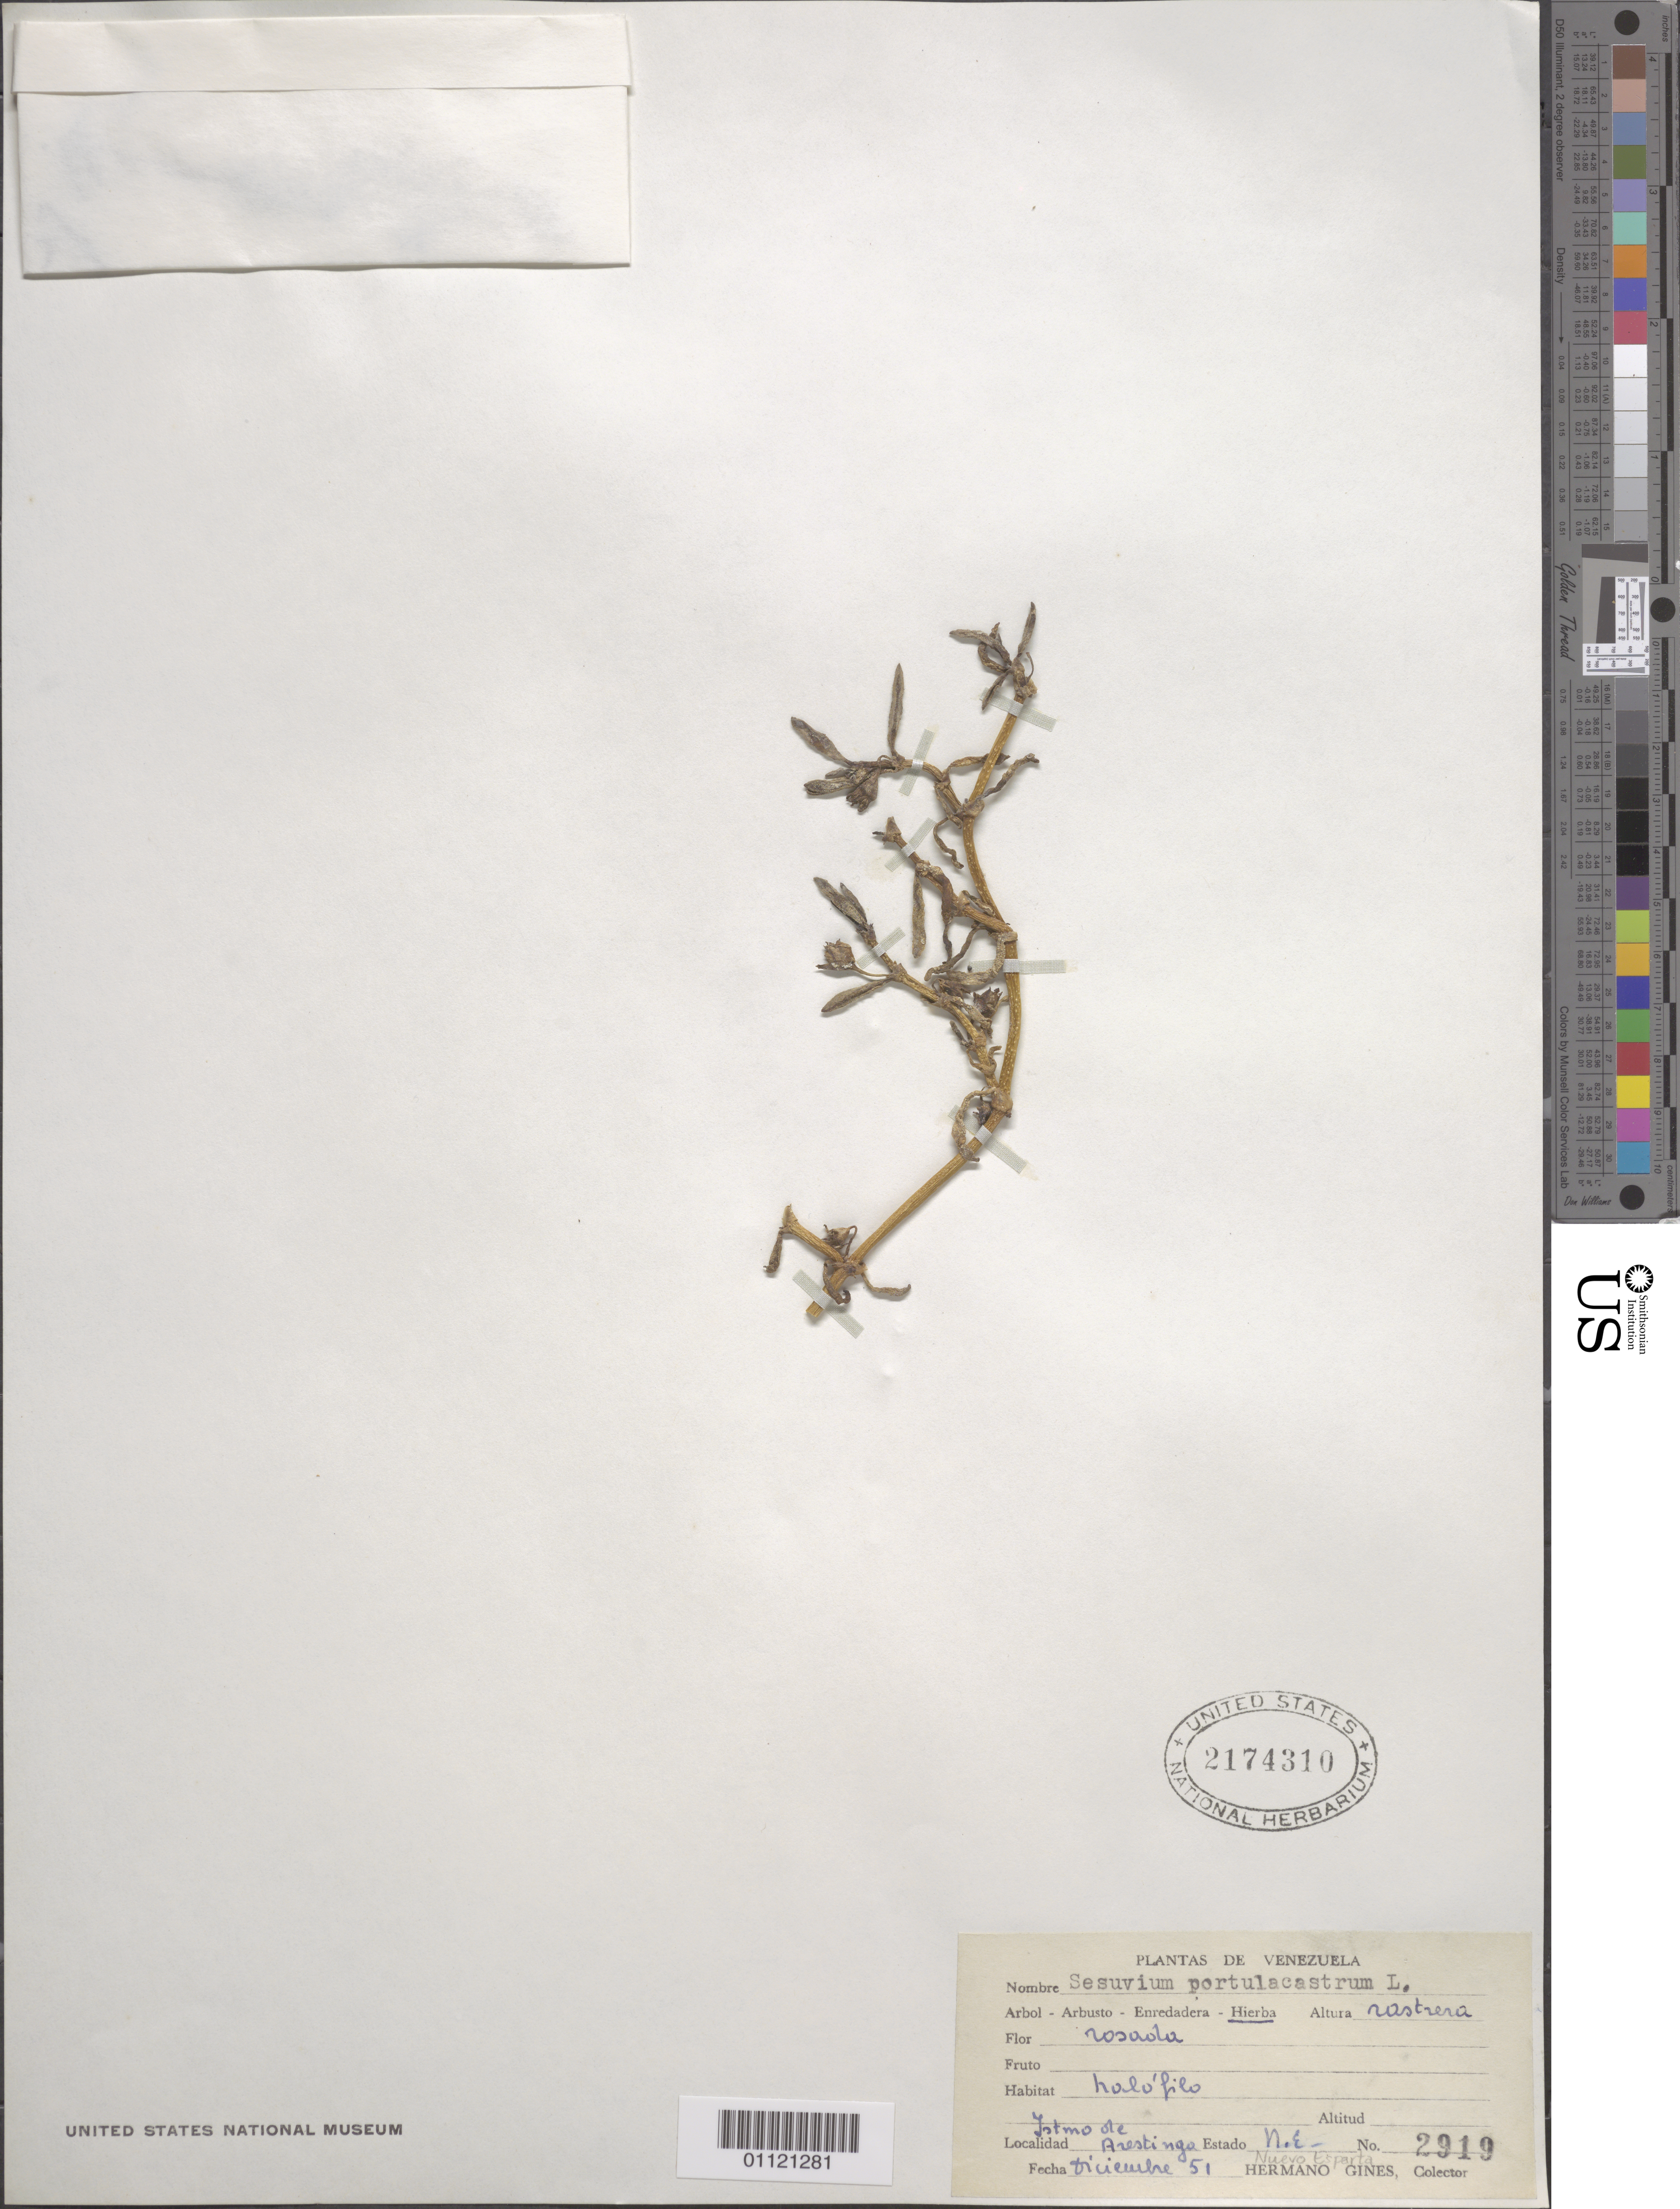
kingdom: Plantae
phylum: Tracheophyta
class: Magnoliopsida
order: Caryophyllales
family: Aizoaceae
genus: Sesuvium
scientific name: Sesuvium portulacastrum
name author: (L.) L.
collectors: Bro. Gines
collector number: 2919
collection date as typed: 01 Dec 1951 to 31 Dec 1951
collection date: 1951-12-01/1951-12-31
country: Venezuela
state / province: Nueva Esparta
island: Margarita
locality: Istmo de Arestinga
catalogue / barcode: US 2174310